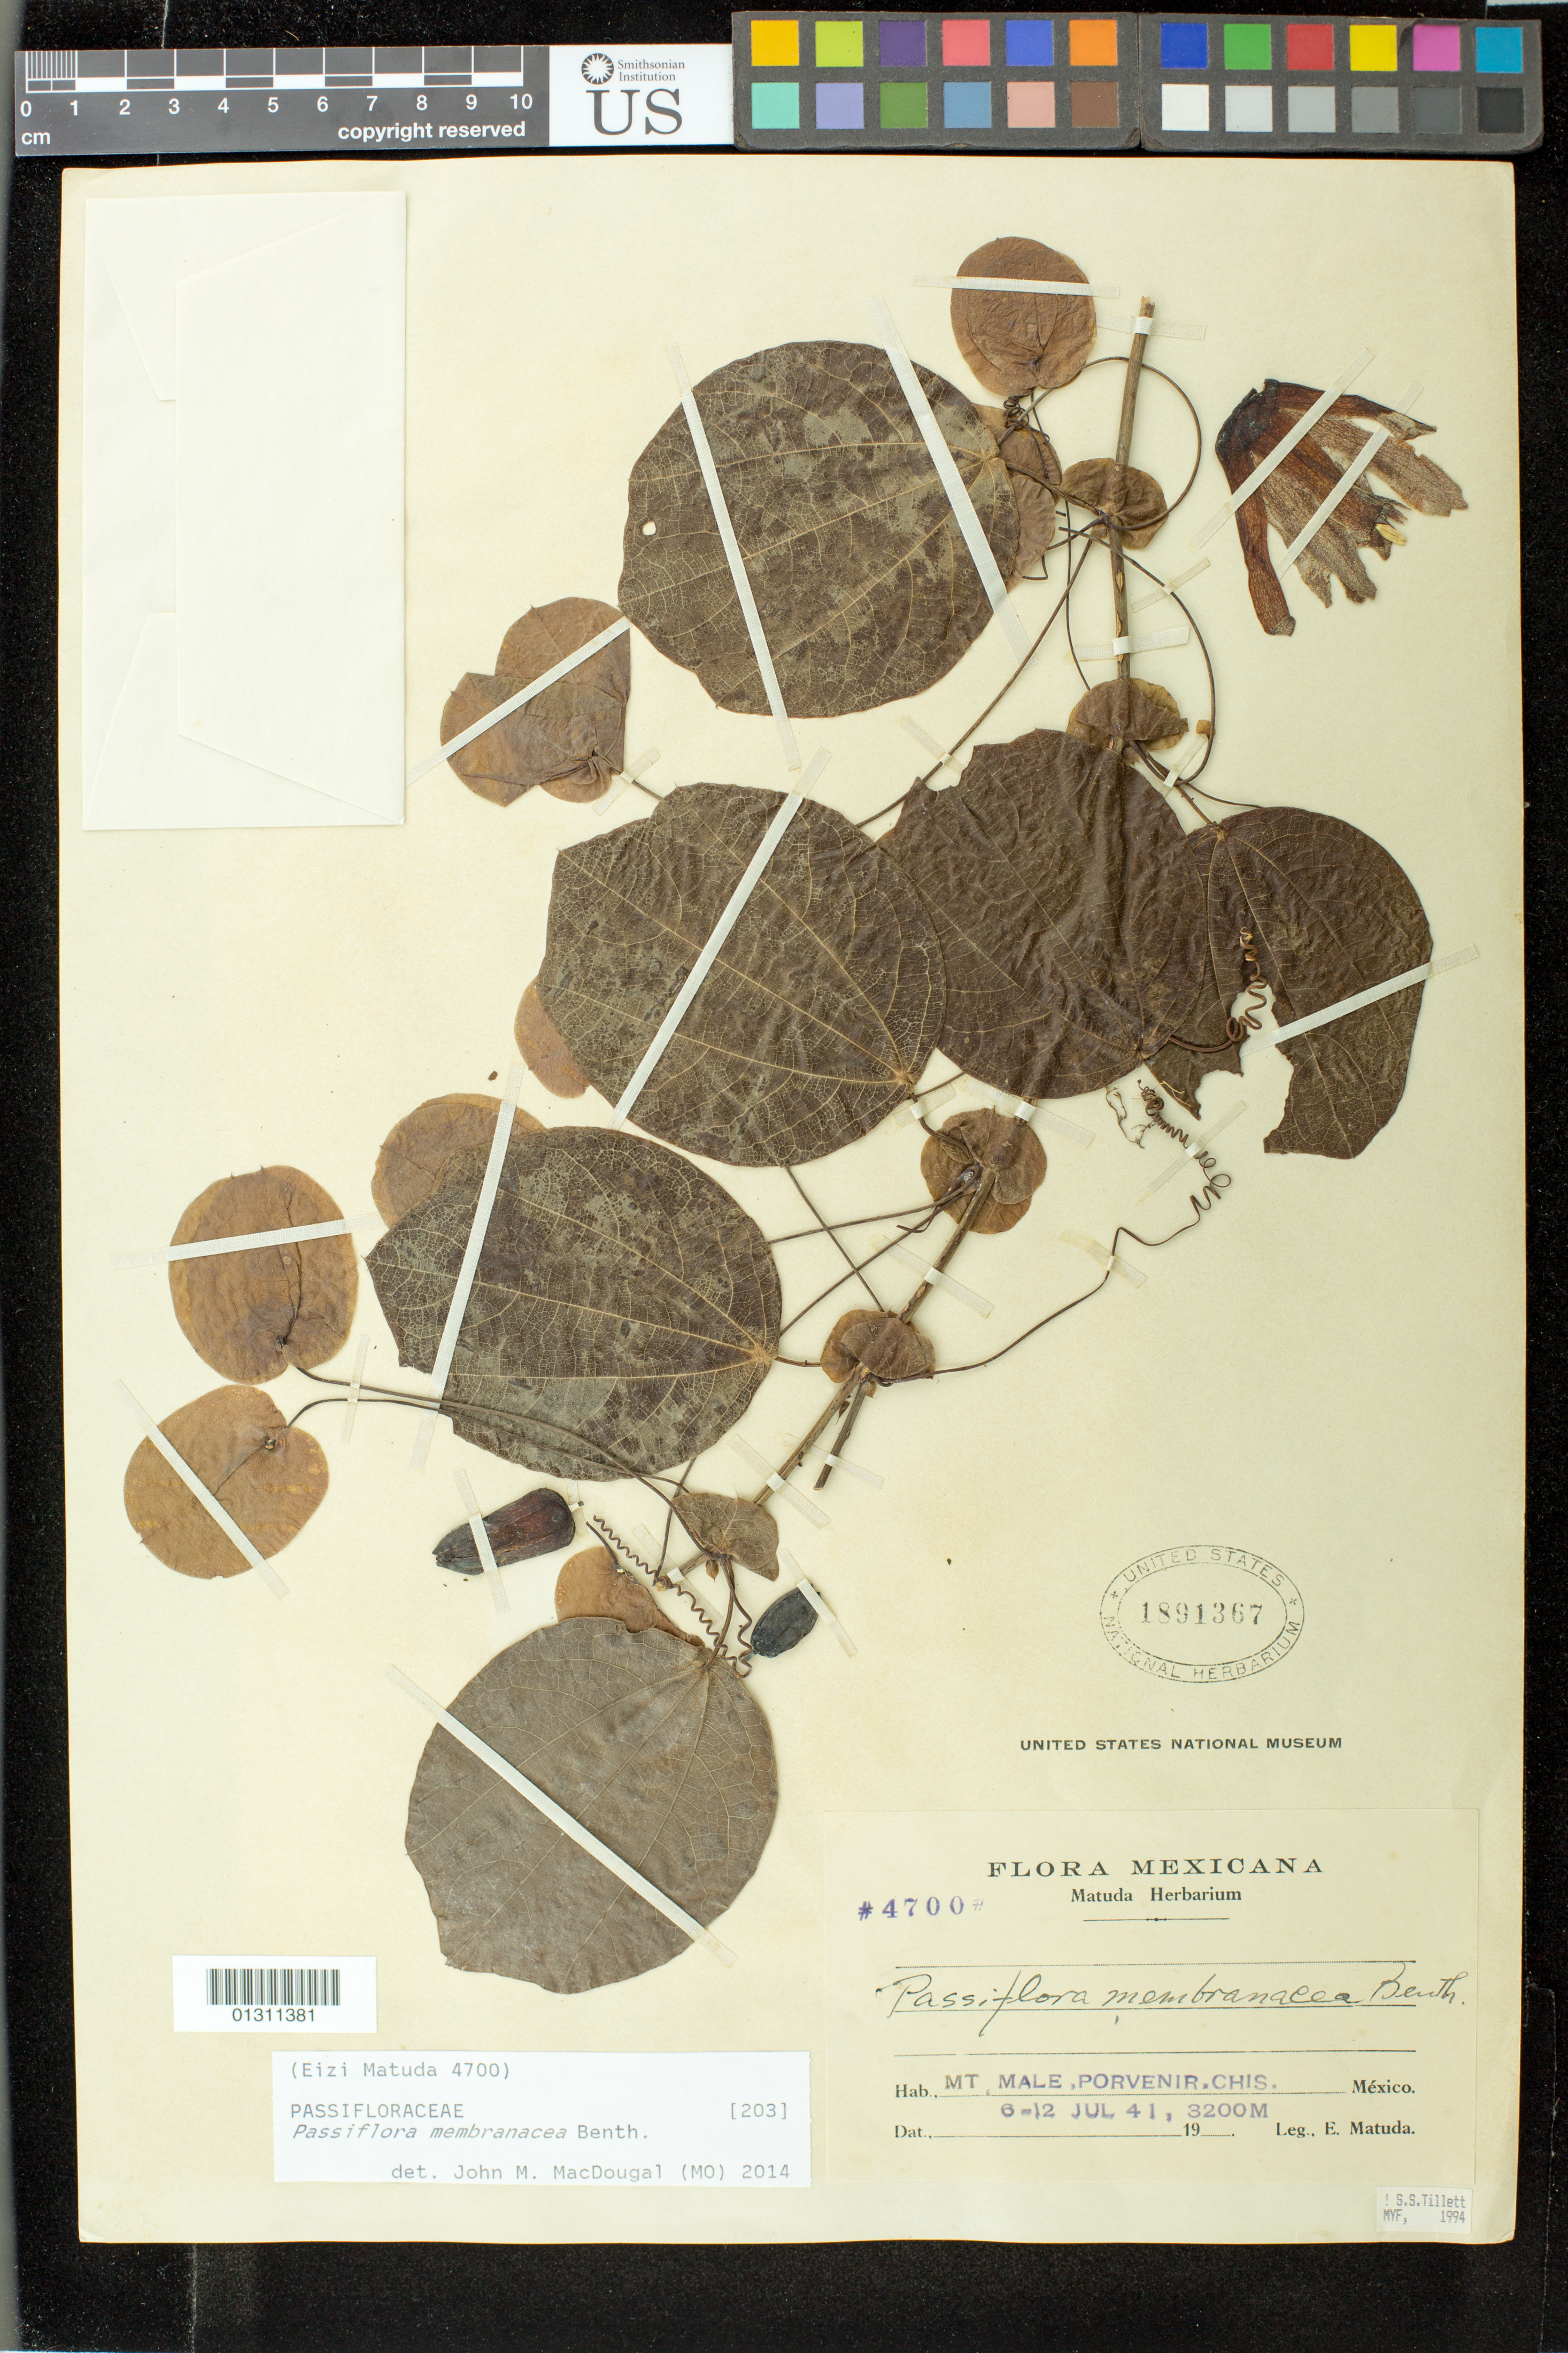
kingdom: Plantae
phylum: Tracheophyta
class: Magnoliopsida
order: Malpighiales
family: Passifloraceae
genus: Passiflora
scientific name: Passiflora membranacea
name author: Benth.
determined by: Porter-Utley, Kristen E.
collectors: E. Matuda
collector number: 4700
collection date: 1941-07-06/1941-07-12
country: Mexico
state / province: Chiapas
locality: Mt. Male, Porvenir, Chiapas.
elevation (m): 3200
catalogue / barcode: US 1891367